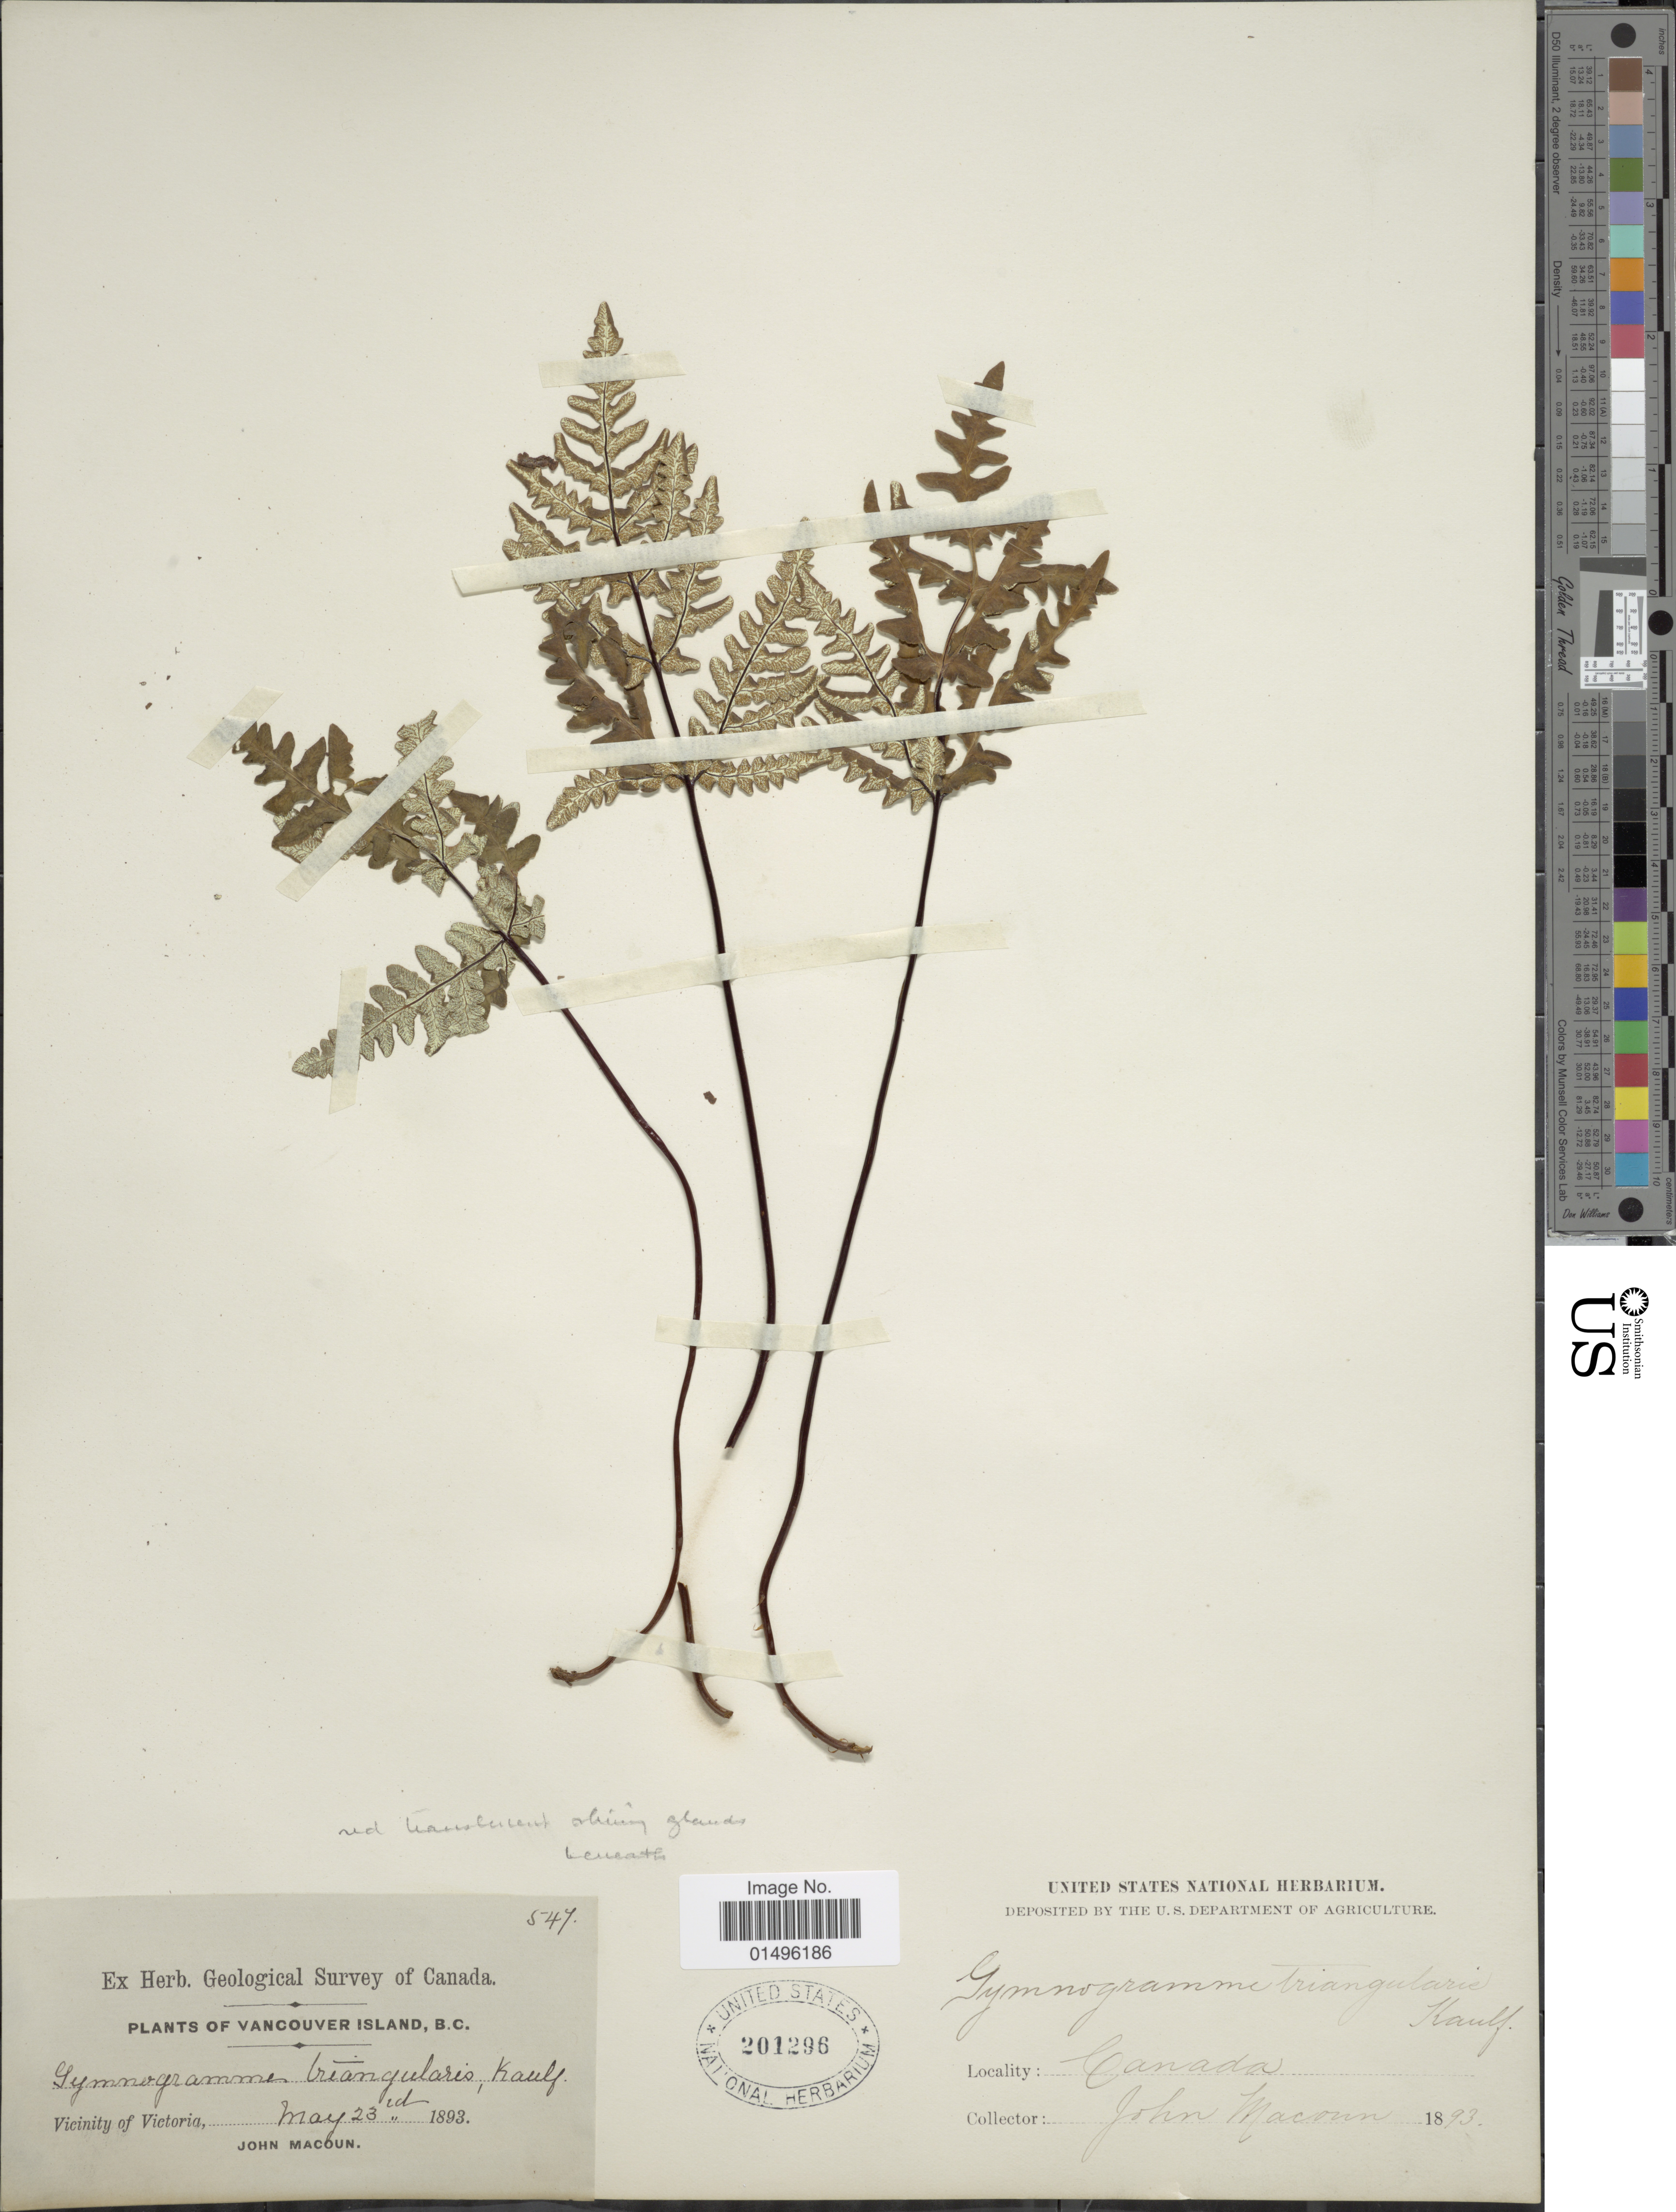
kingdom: Plantae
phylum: Tracheophyta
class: Polypodiopsida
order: Polypodiales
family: Pteridaceae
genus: Pentagramma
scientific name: Pentagramma triangularis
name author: (Kaulf.) Yatsk. et al.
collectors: J. Macoun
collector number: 547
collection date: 1893-05-23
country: Canada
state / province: British Columbia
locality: Canada, Vancouver Island, Vicinity of Victoria.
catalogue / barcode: US 201296